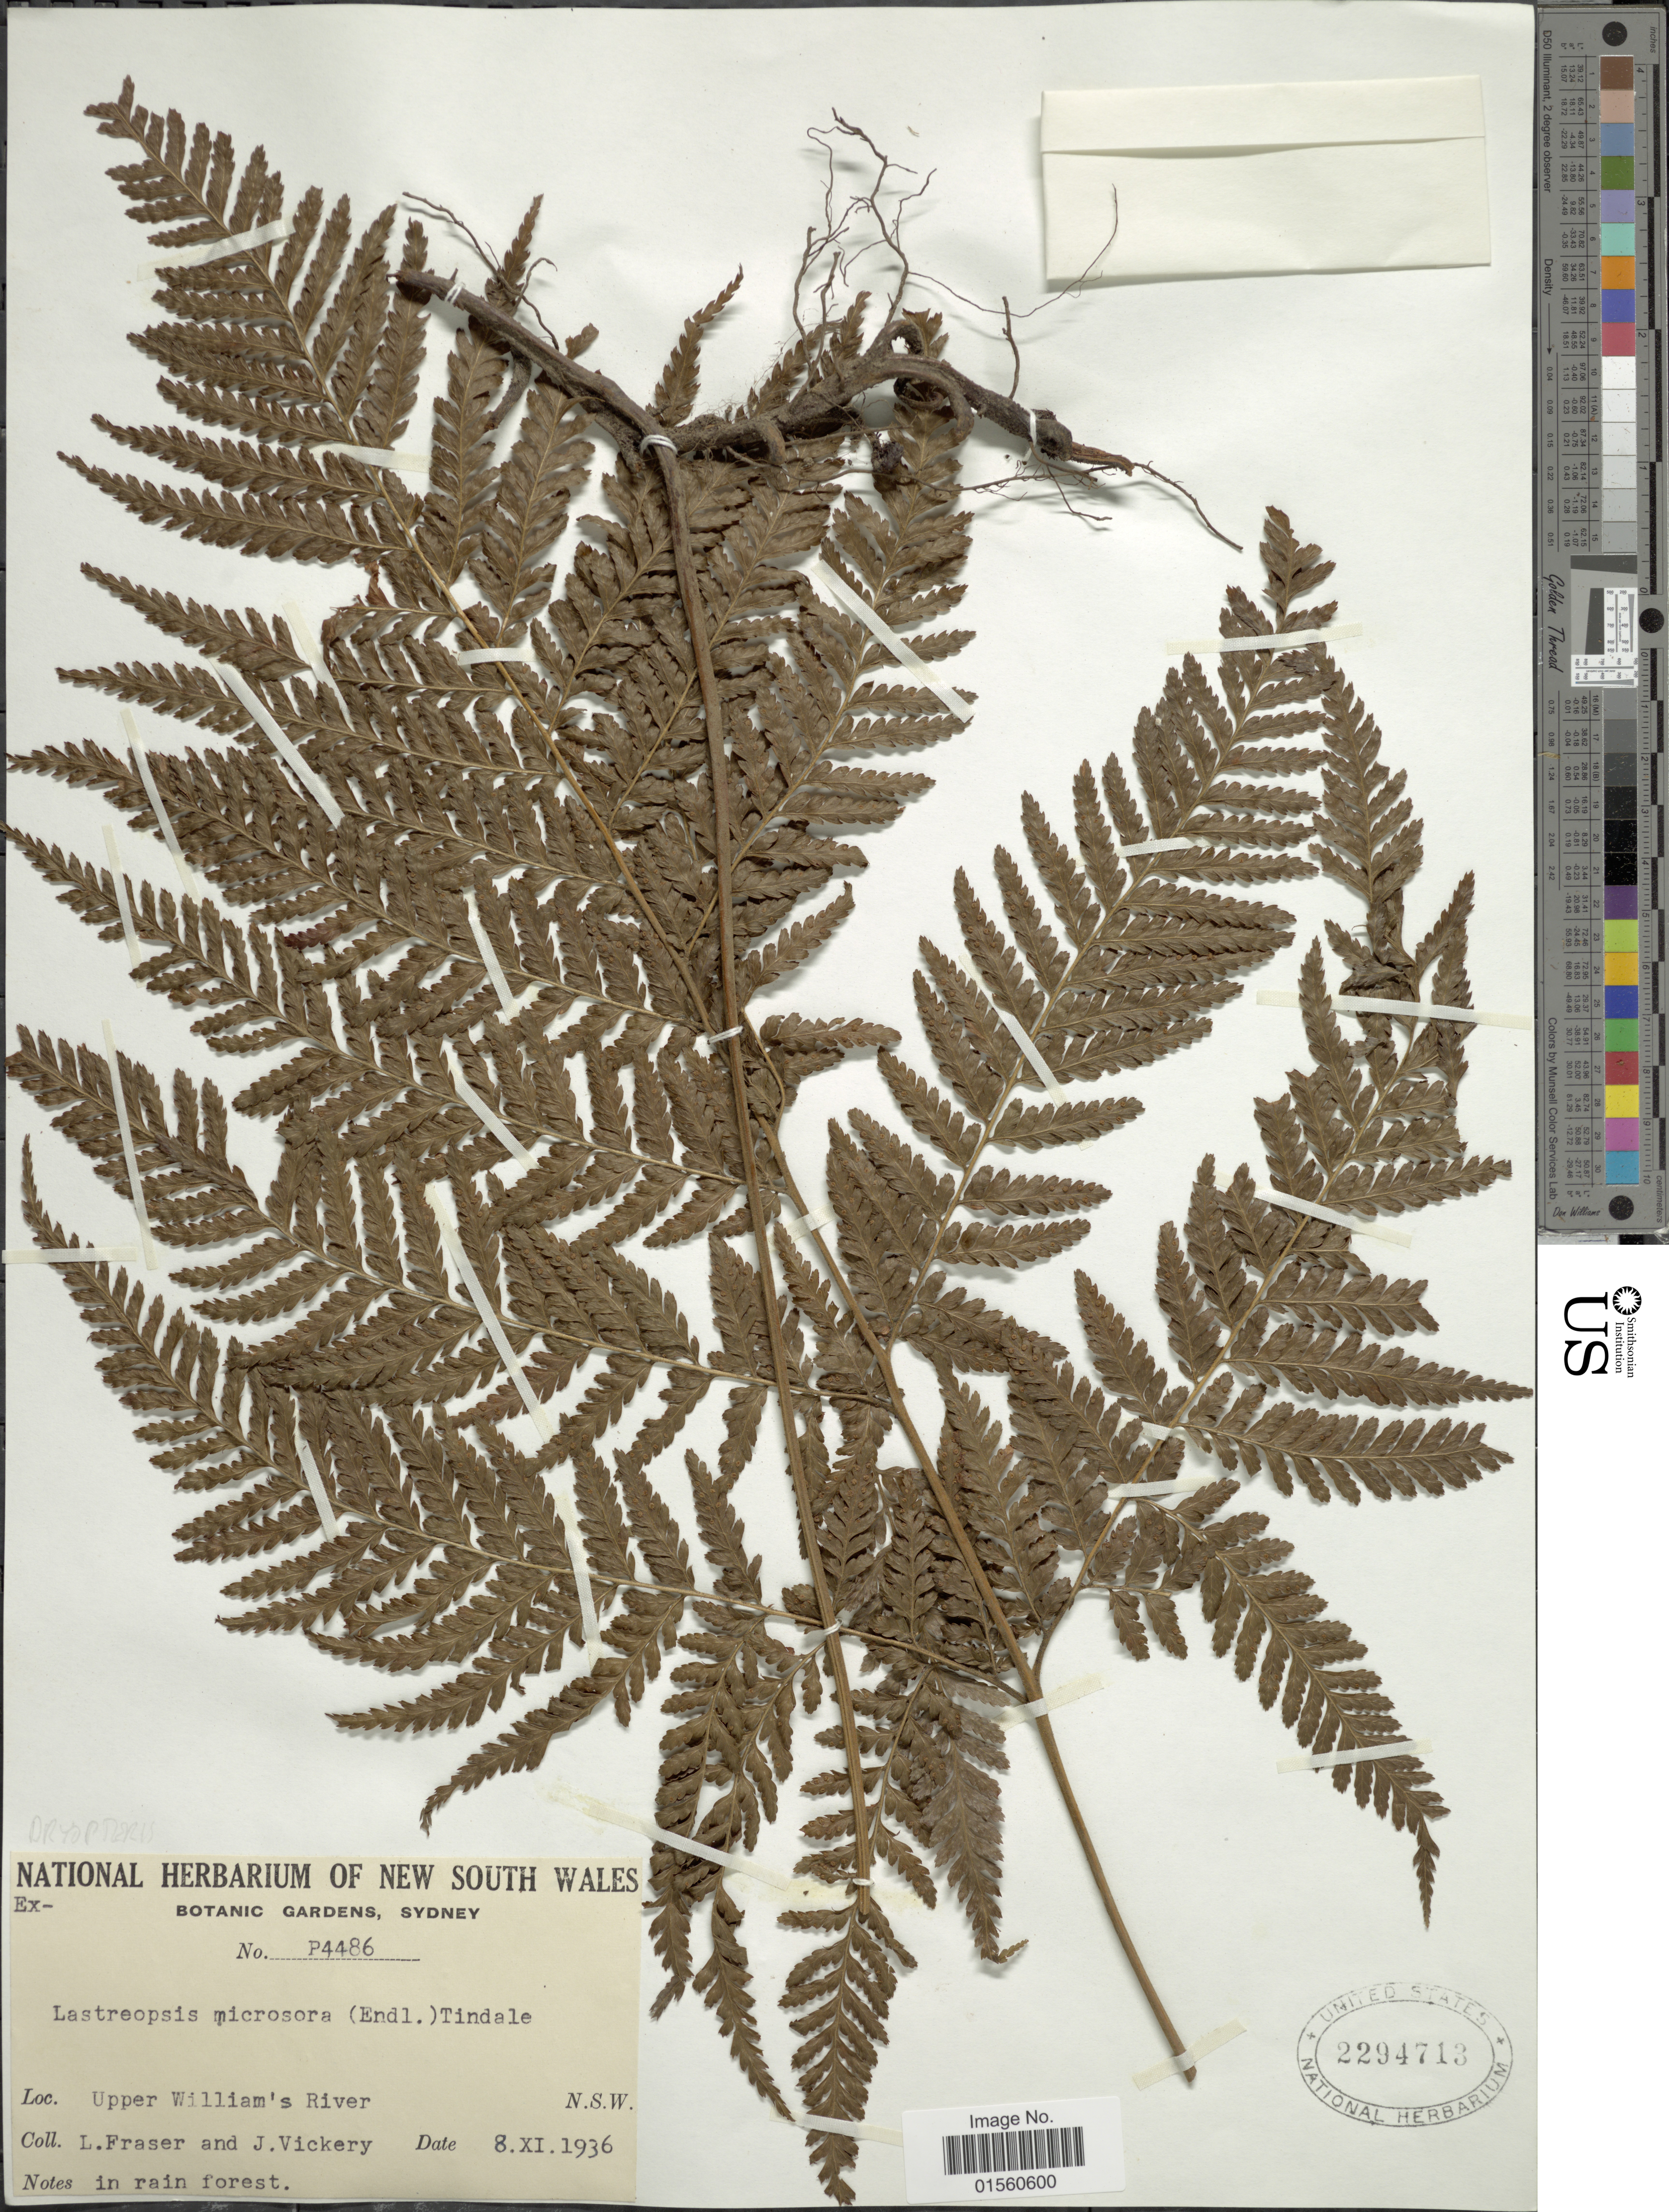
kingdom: Plantae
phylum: Tracheophyta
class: Polypodiopsida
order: Polypodiales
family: Dryopteridaceae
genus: Parapolystichum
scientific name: Parapolystichum microsorum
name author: (Endl.) Labiak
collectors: L. Fraser & J. Vickery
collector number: P4486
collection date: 1936-11-08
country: Australia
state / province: New South Wales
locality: Upper William's River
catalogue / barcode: US 2294713